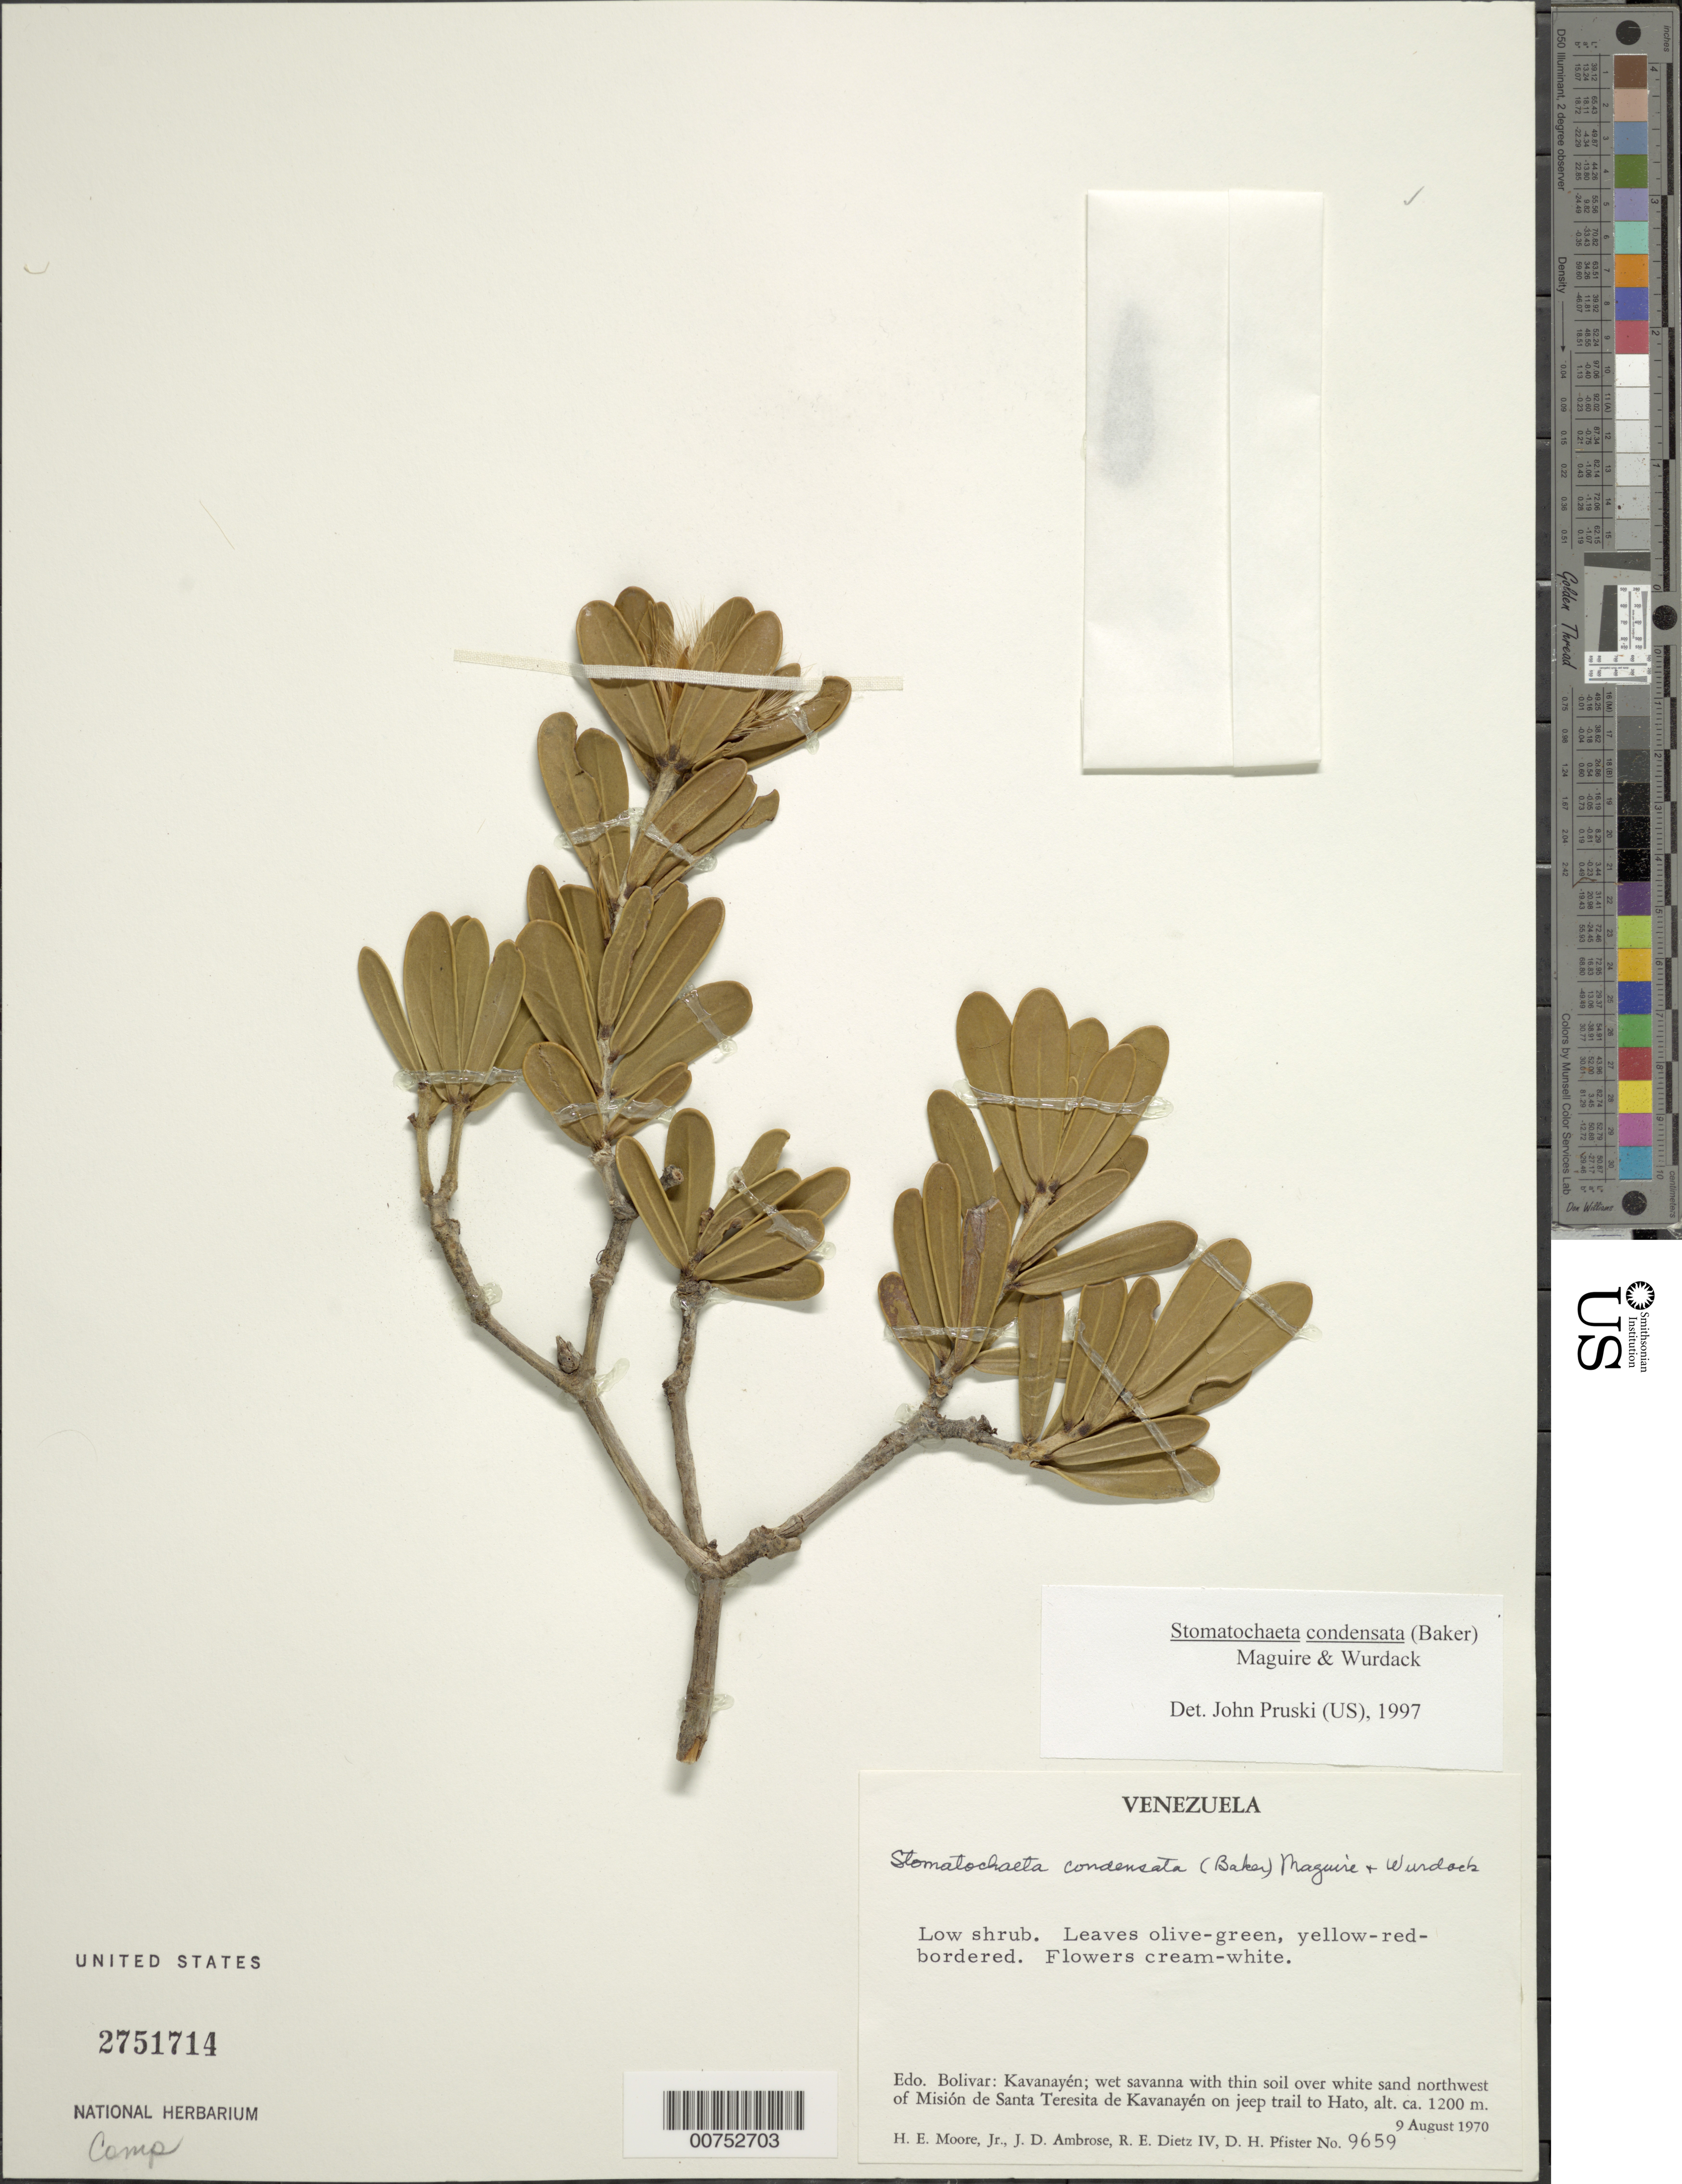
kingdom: Plantae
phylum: Tracheophyta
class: Magnoliopsida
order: Asterales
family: Asteraceae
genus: Stomatochaeta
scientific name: Stomatochaeta condensata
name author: (Baker) Maguire & Wurdack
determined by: Pruski, J. F.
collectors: H. E. Moore, J. D. Ambrose, R. Dietz & D. H. Pfister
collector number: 9659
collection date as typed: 9-Aug-70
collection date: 1970-08-09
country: Venezuela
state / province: Bolívar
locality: Kavanayén, NW of Misión de Santa Teresita de Kavanayén on jeep trail to Hato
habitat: Wet savanna with thin soil over white sand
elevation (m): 1200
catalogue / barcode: US 2751714